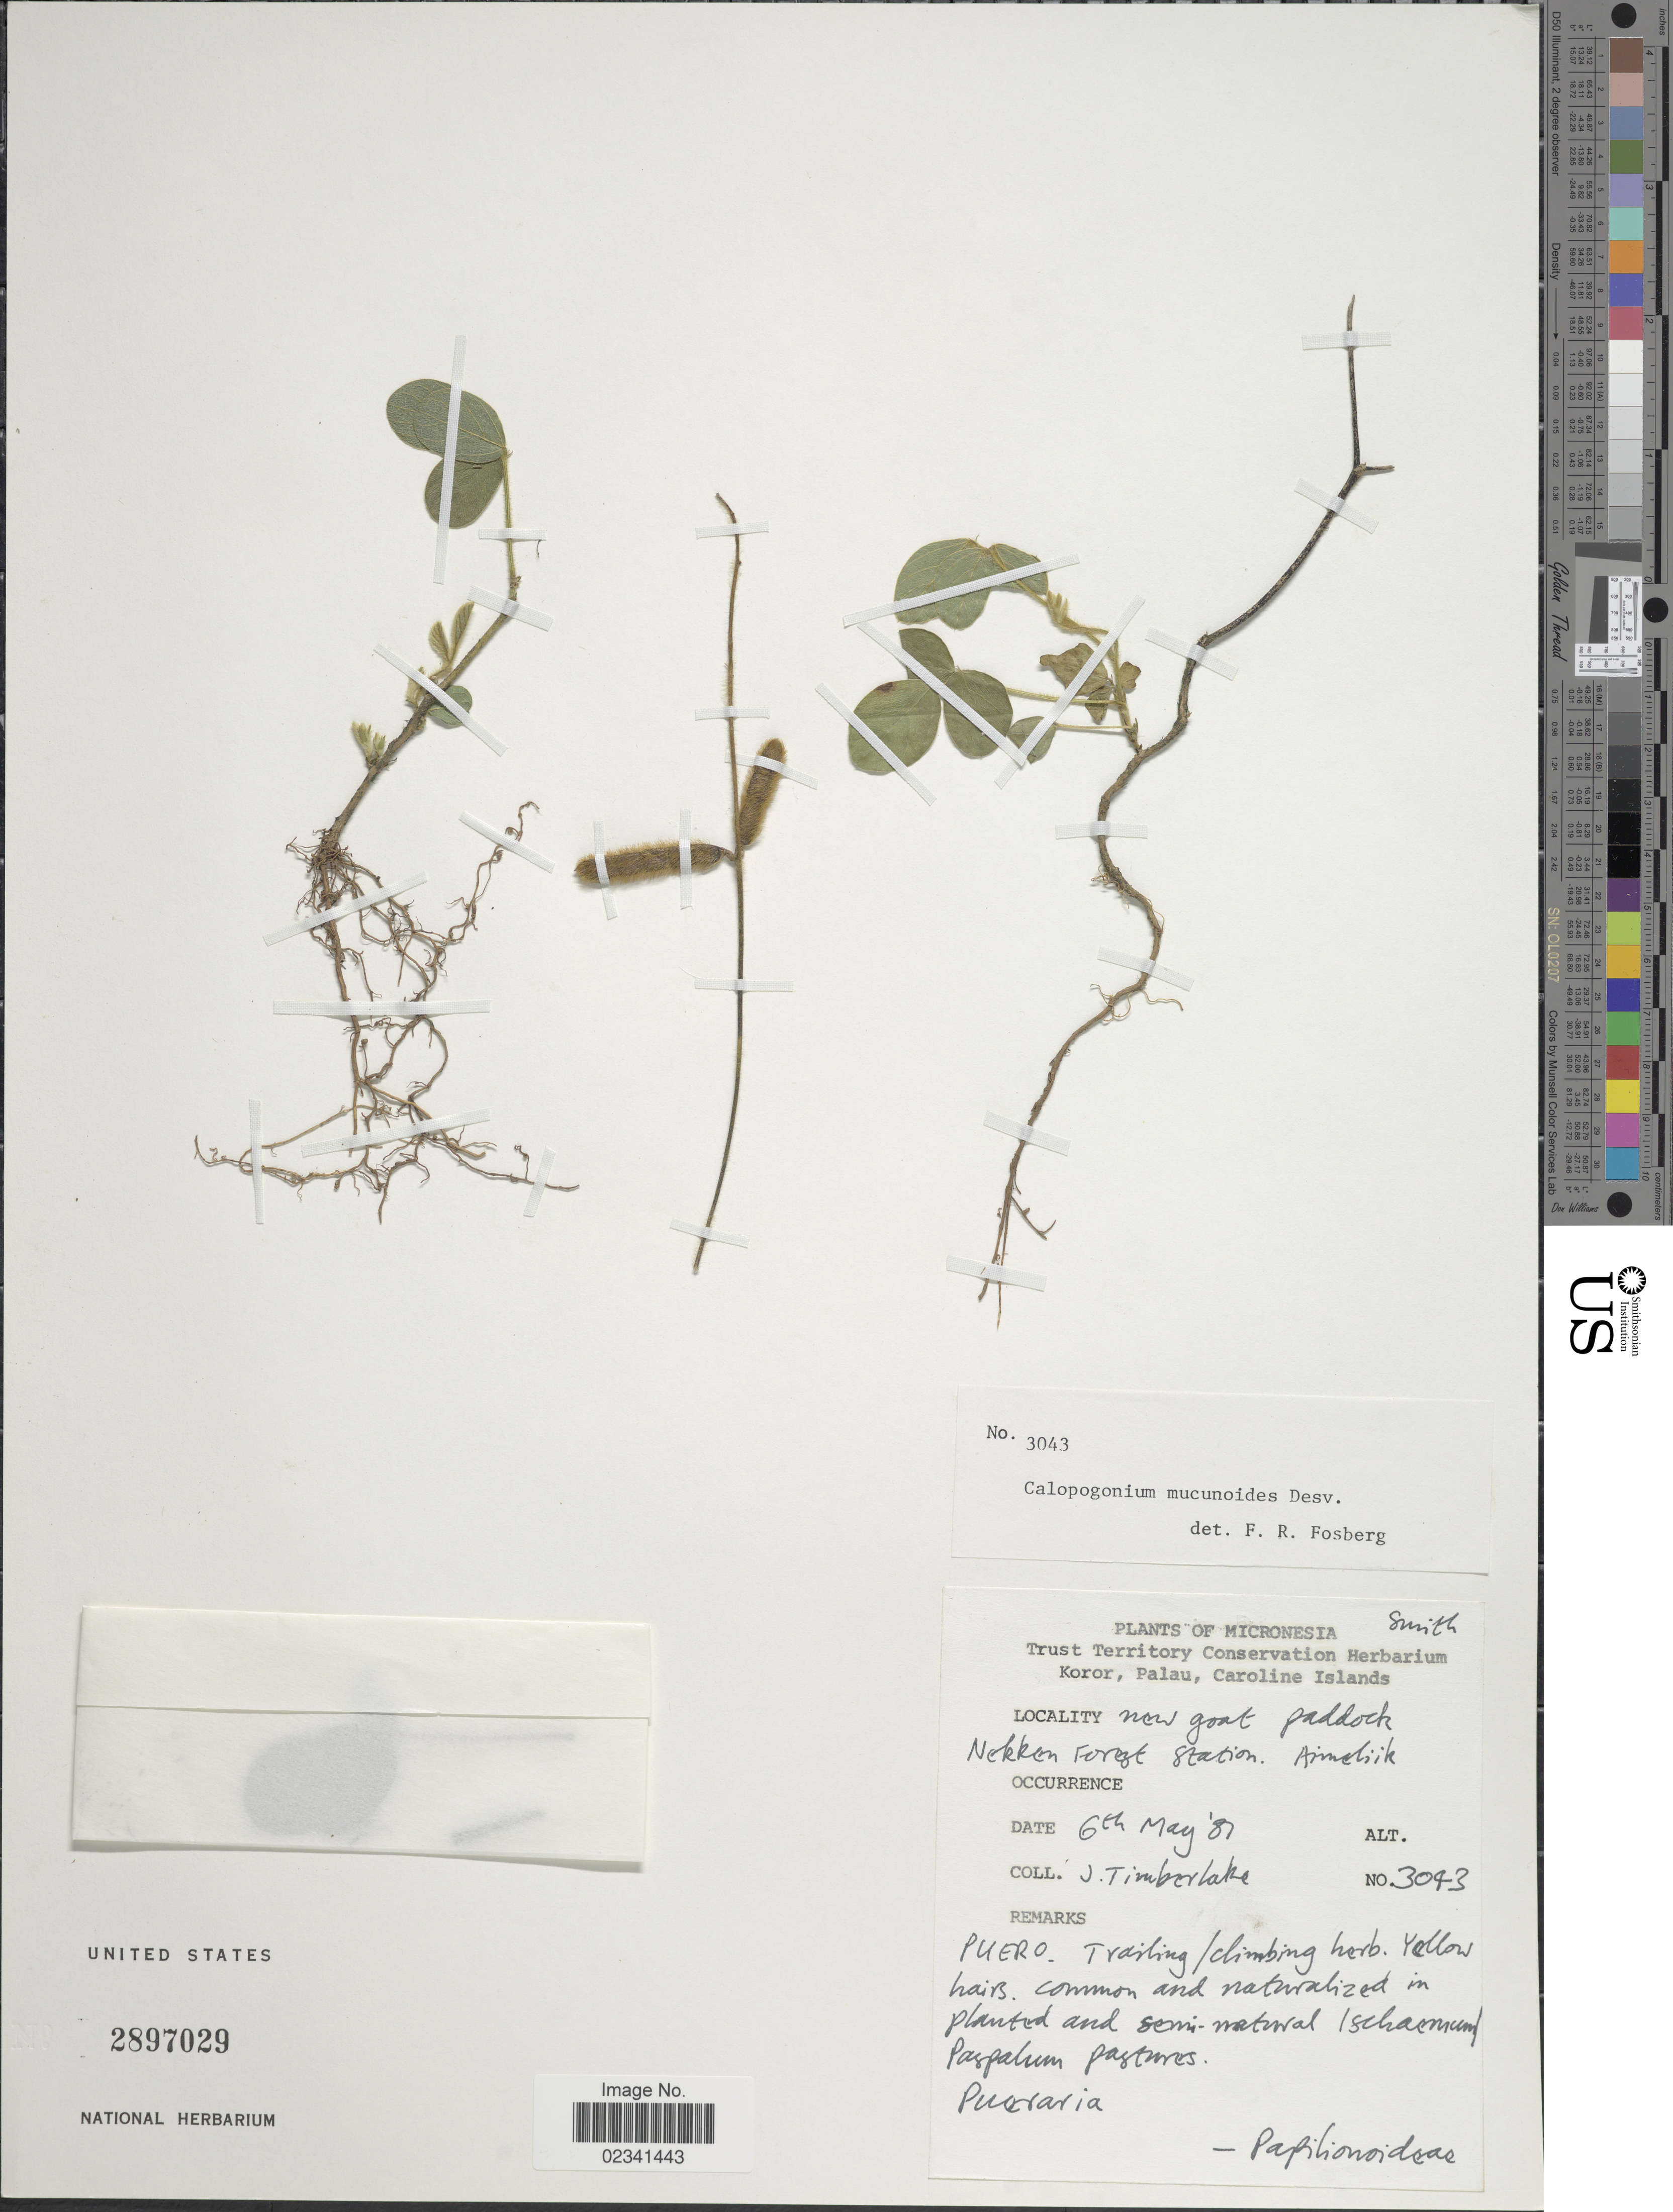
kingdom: Plantae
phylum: Tracheophyta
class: Magnoliopsida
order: Fabales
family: Fabaceae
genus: Calopogonium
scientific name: Calopogonium mucunoides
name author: Desv.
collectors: J. Timberlake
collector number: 3043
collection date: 1981-05-06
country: Palau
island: Babeldaob [Babelthuap]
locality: Micronesia, new goat paddock, Nekken Forest Station, Aimeliik.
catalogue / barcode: US 2897029